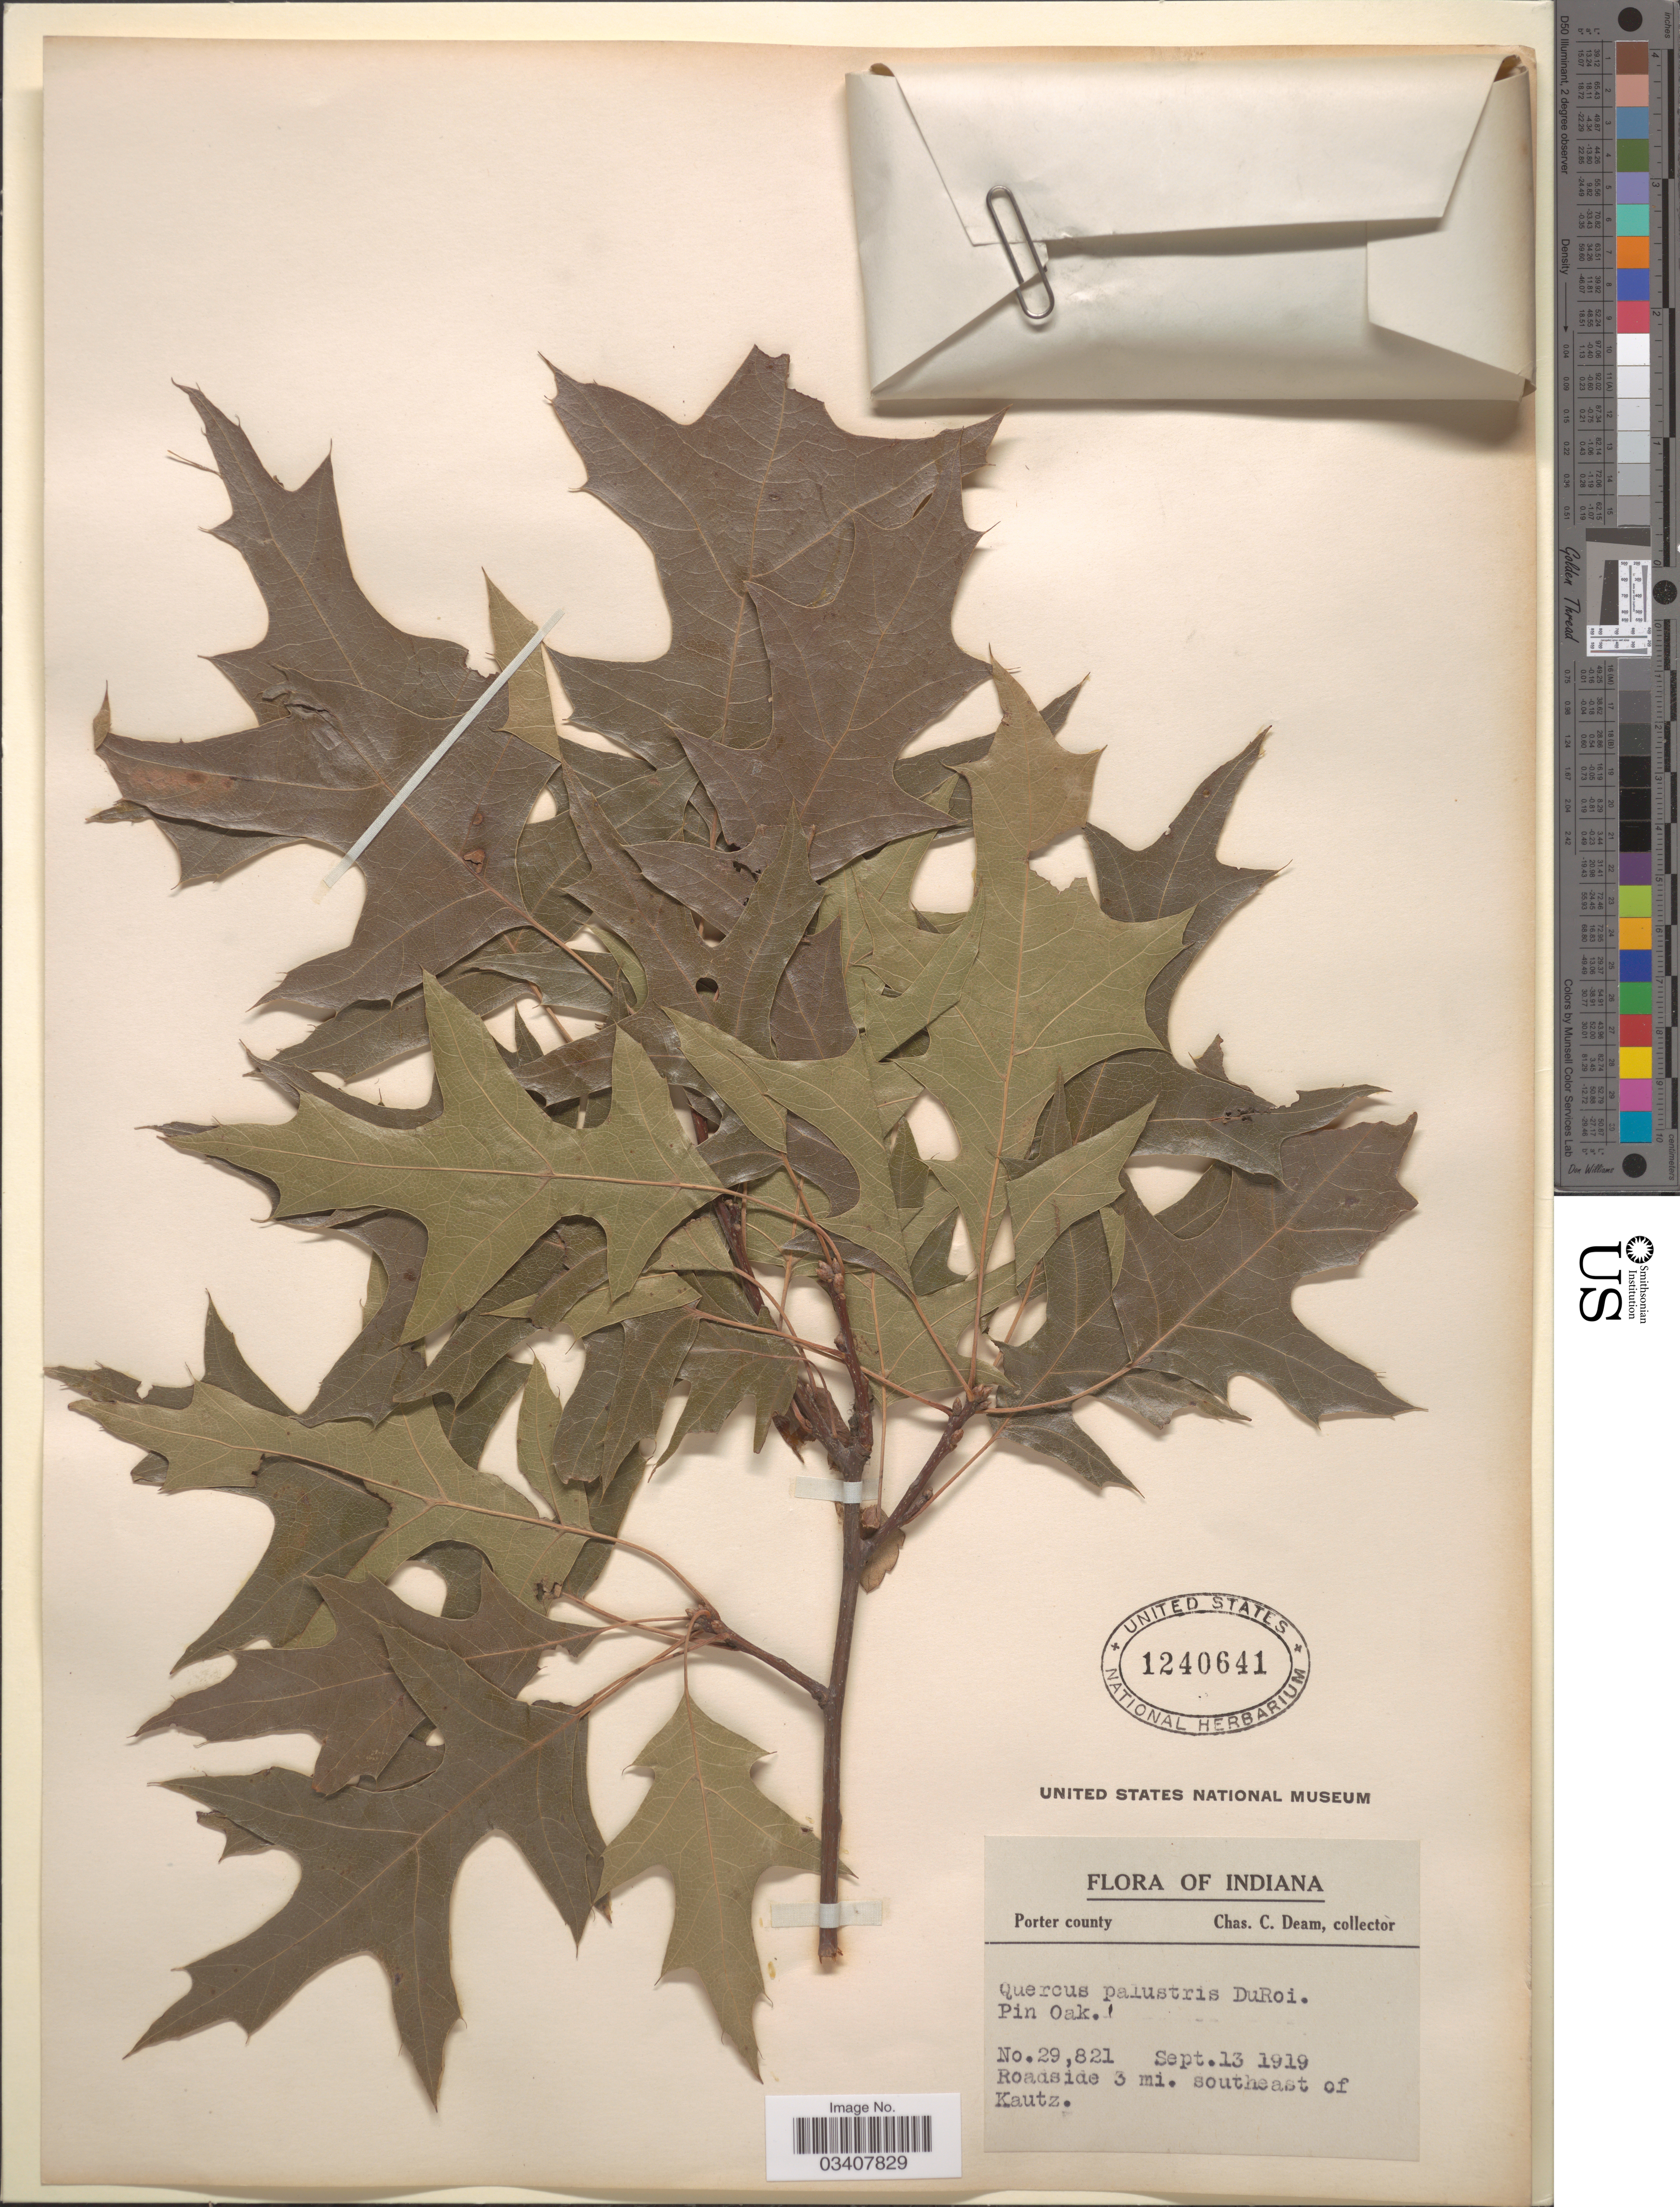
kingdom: Plantae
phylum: Tracheophyta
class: Magnoliopsida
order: Fagales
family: Fagaceae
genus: Quercus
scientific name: Quercus palustris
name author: Münchh.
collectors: C. C. Deam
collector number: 29821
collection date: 1919-09-13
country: United States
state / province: Indiana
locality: Porter county. Roadside 3 mi. southeast of Kautz.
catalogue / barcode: US 1240641